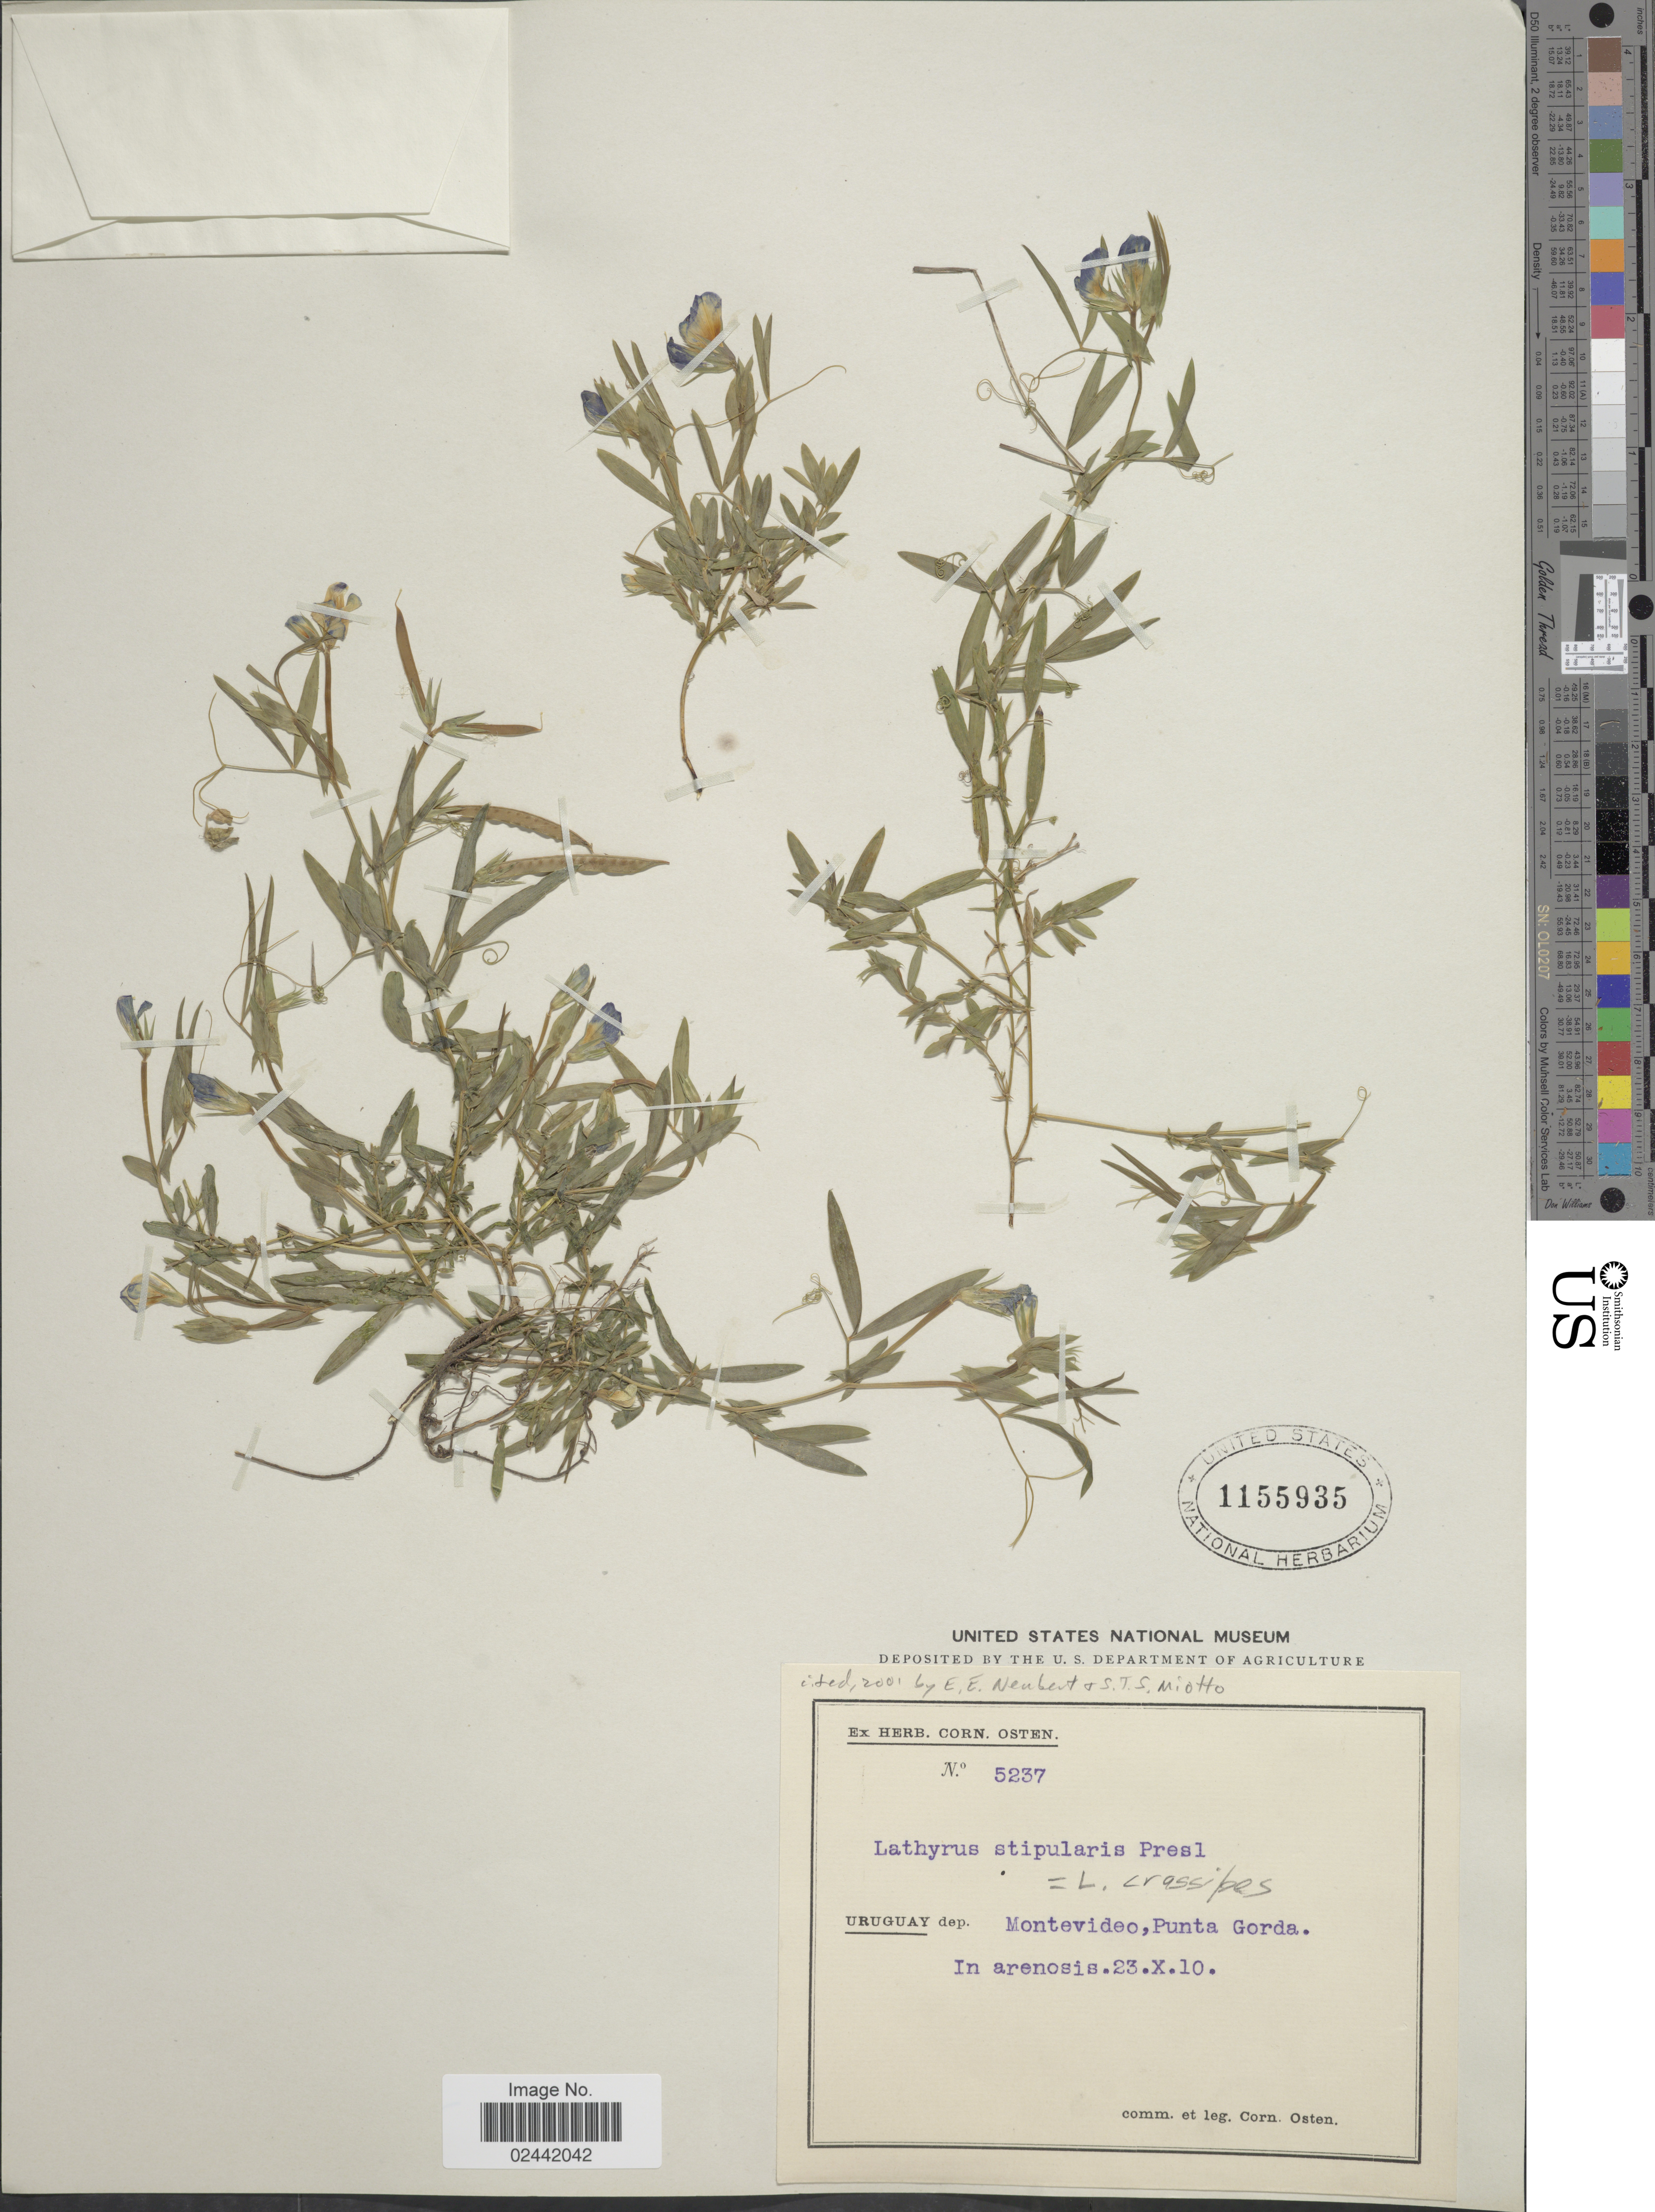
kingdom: Plantae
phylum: Tracheophyta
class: Magnoliopsida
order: Fabales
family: Fabaceae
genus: Lathyrus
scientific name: Lathyrus crassipes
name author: Gillies ex Hook. & Arn.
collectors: C. Osten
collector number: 5237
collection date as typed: Transcribed d/m/y: 23/10/10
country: Uruguay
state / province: Montevideo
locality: Punta Gorda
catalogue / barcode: US 1155935